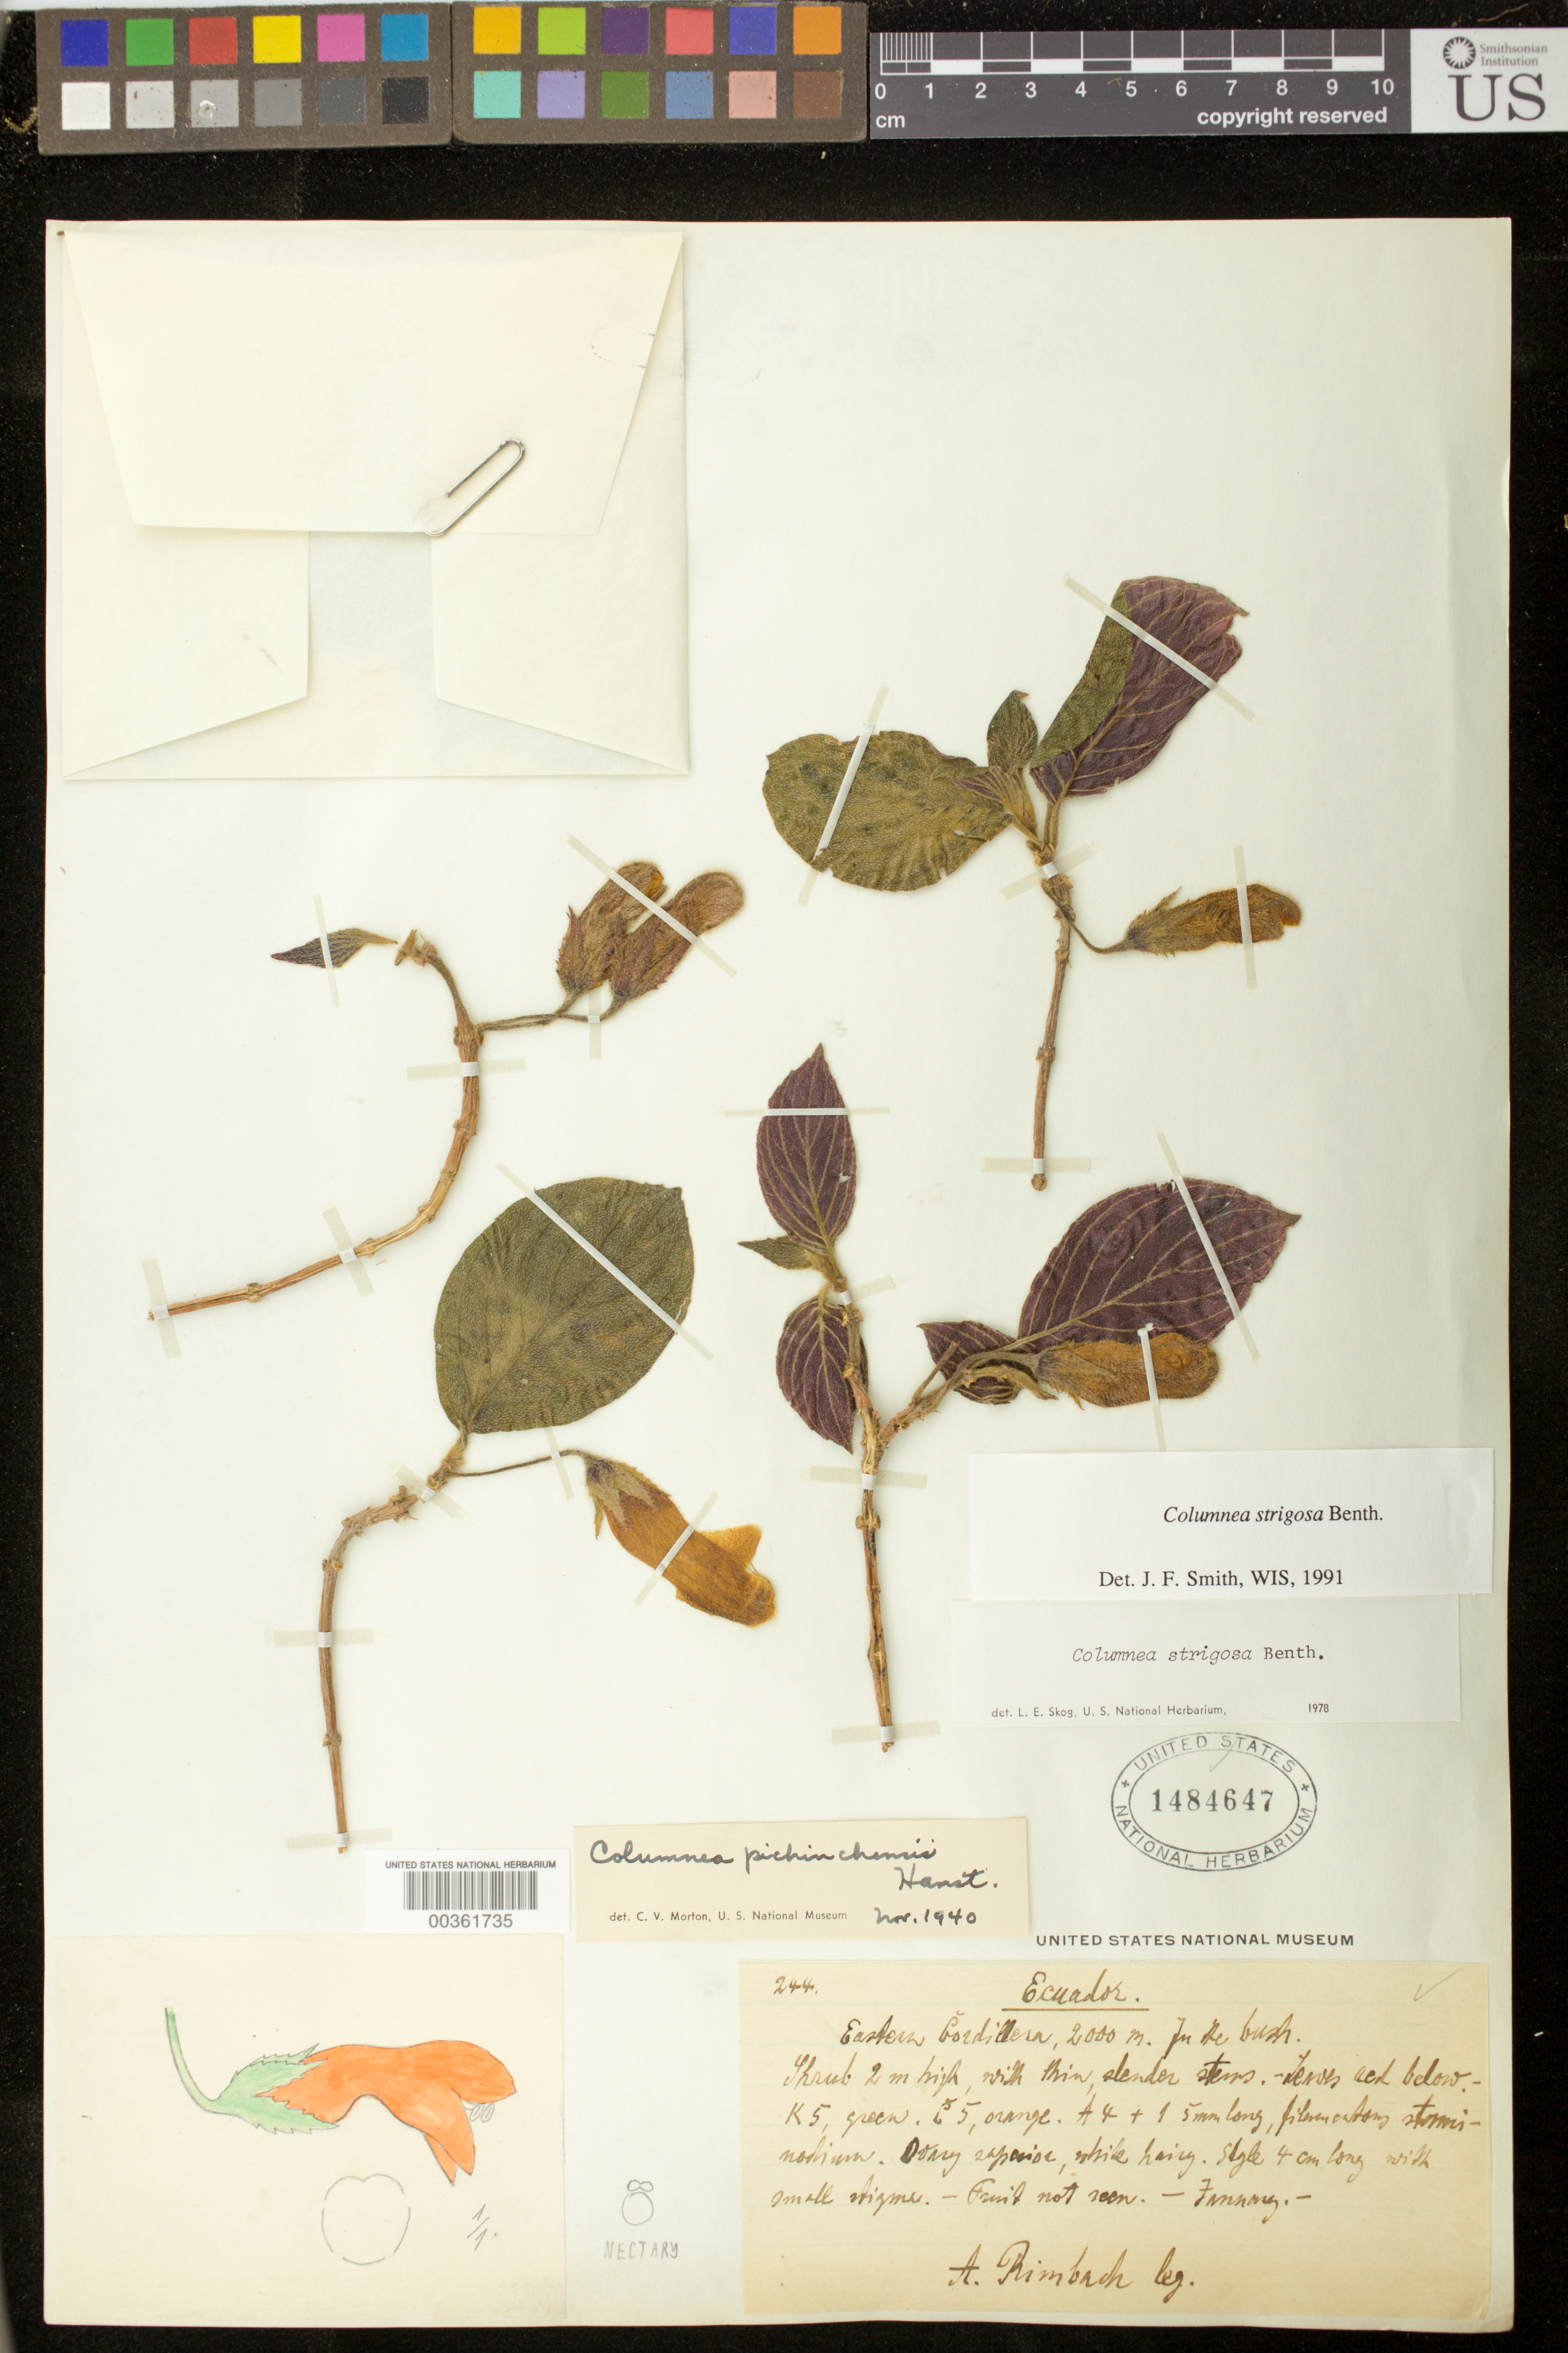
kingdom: Plantae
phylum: Tracheophyta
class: Magnoliopsida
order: Lamiales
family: Gesneriaceae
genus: Columnea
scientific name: Columnea strigosa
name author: Benth.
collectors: A. Rimbach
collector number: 244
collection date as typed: Jan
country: Ecuador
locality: Eastern Cordillera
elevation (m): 2000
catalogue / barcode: US 1484647